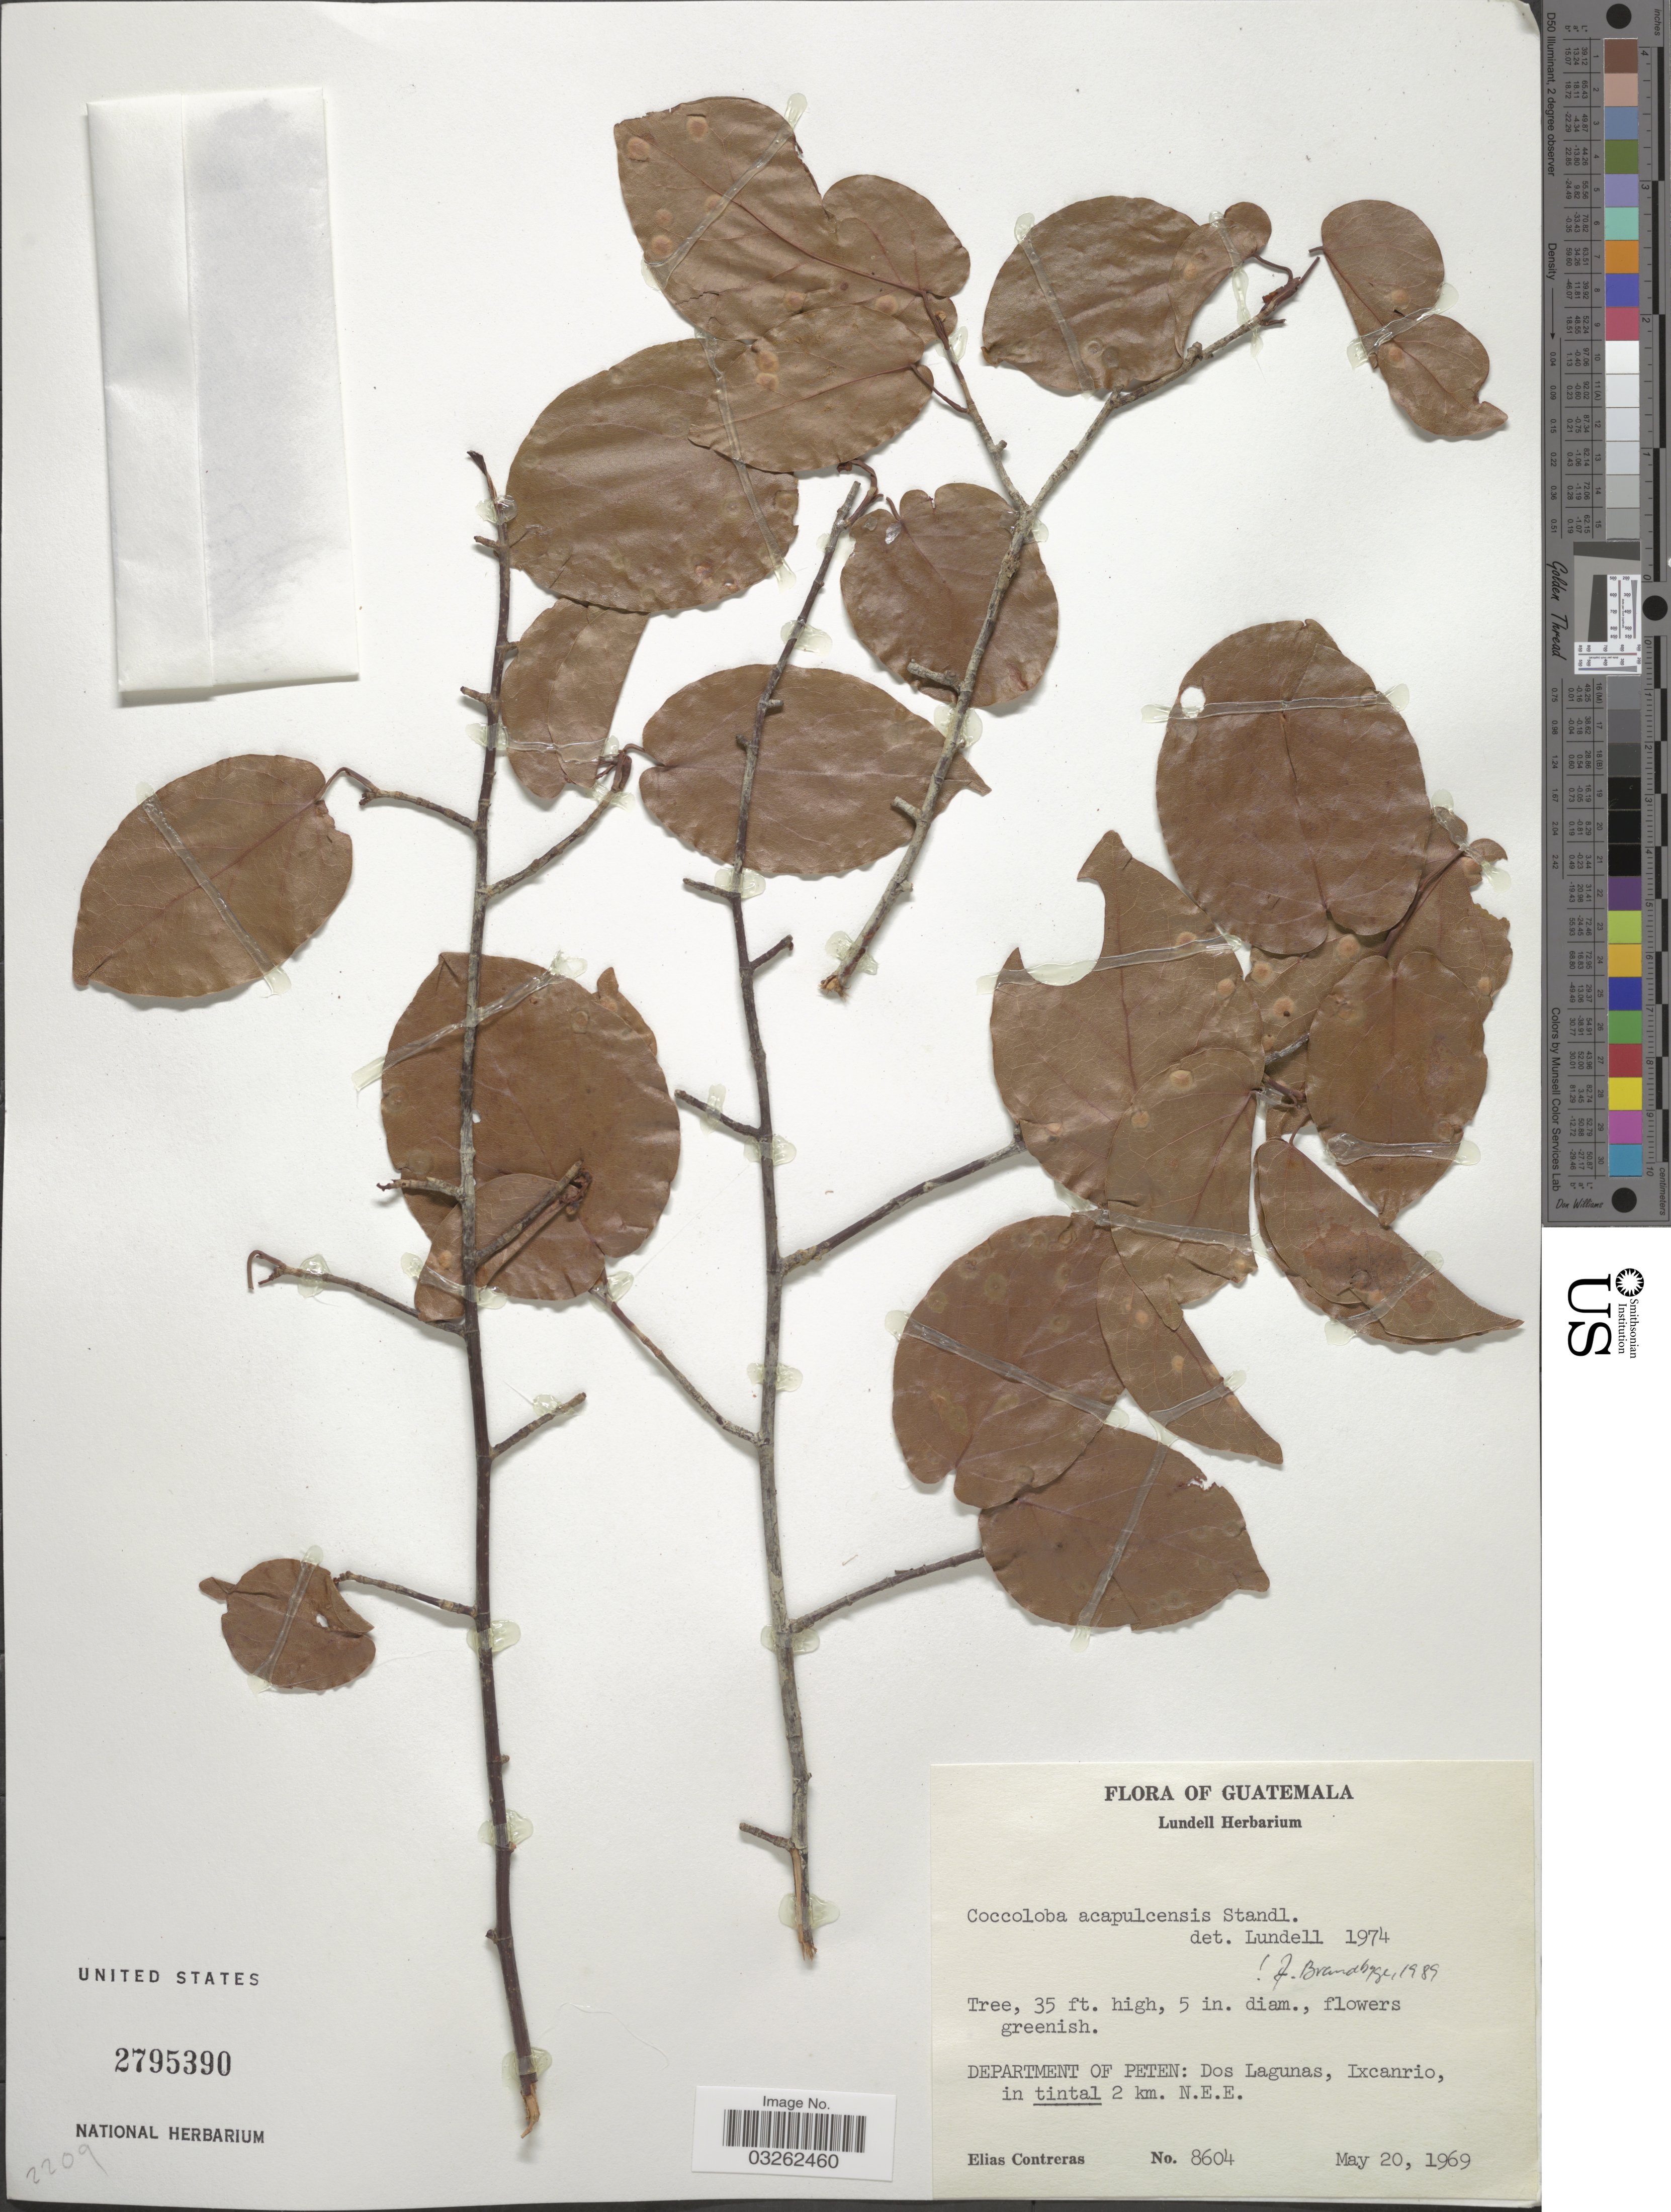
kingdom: Plantae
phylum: Tracheophyta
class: Magnoliopsida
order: Caryophyllales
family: Polygonaceae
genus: Coccoloba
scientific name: Coccoloba acapulcensis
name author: Standl.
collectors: E. Contreras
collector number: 8604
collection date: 1969-05-20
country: Guatemala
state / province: El Petén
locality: Department of Peten: Dos Lagunas, Ixcanrio, in tintal 2 km. N.E.E.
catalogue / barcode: US 2795390